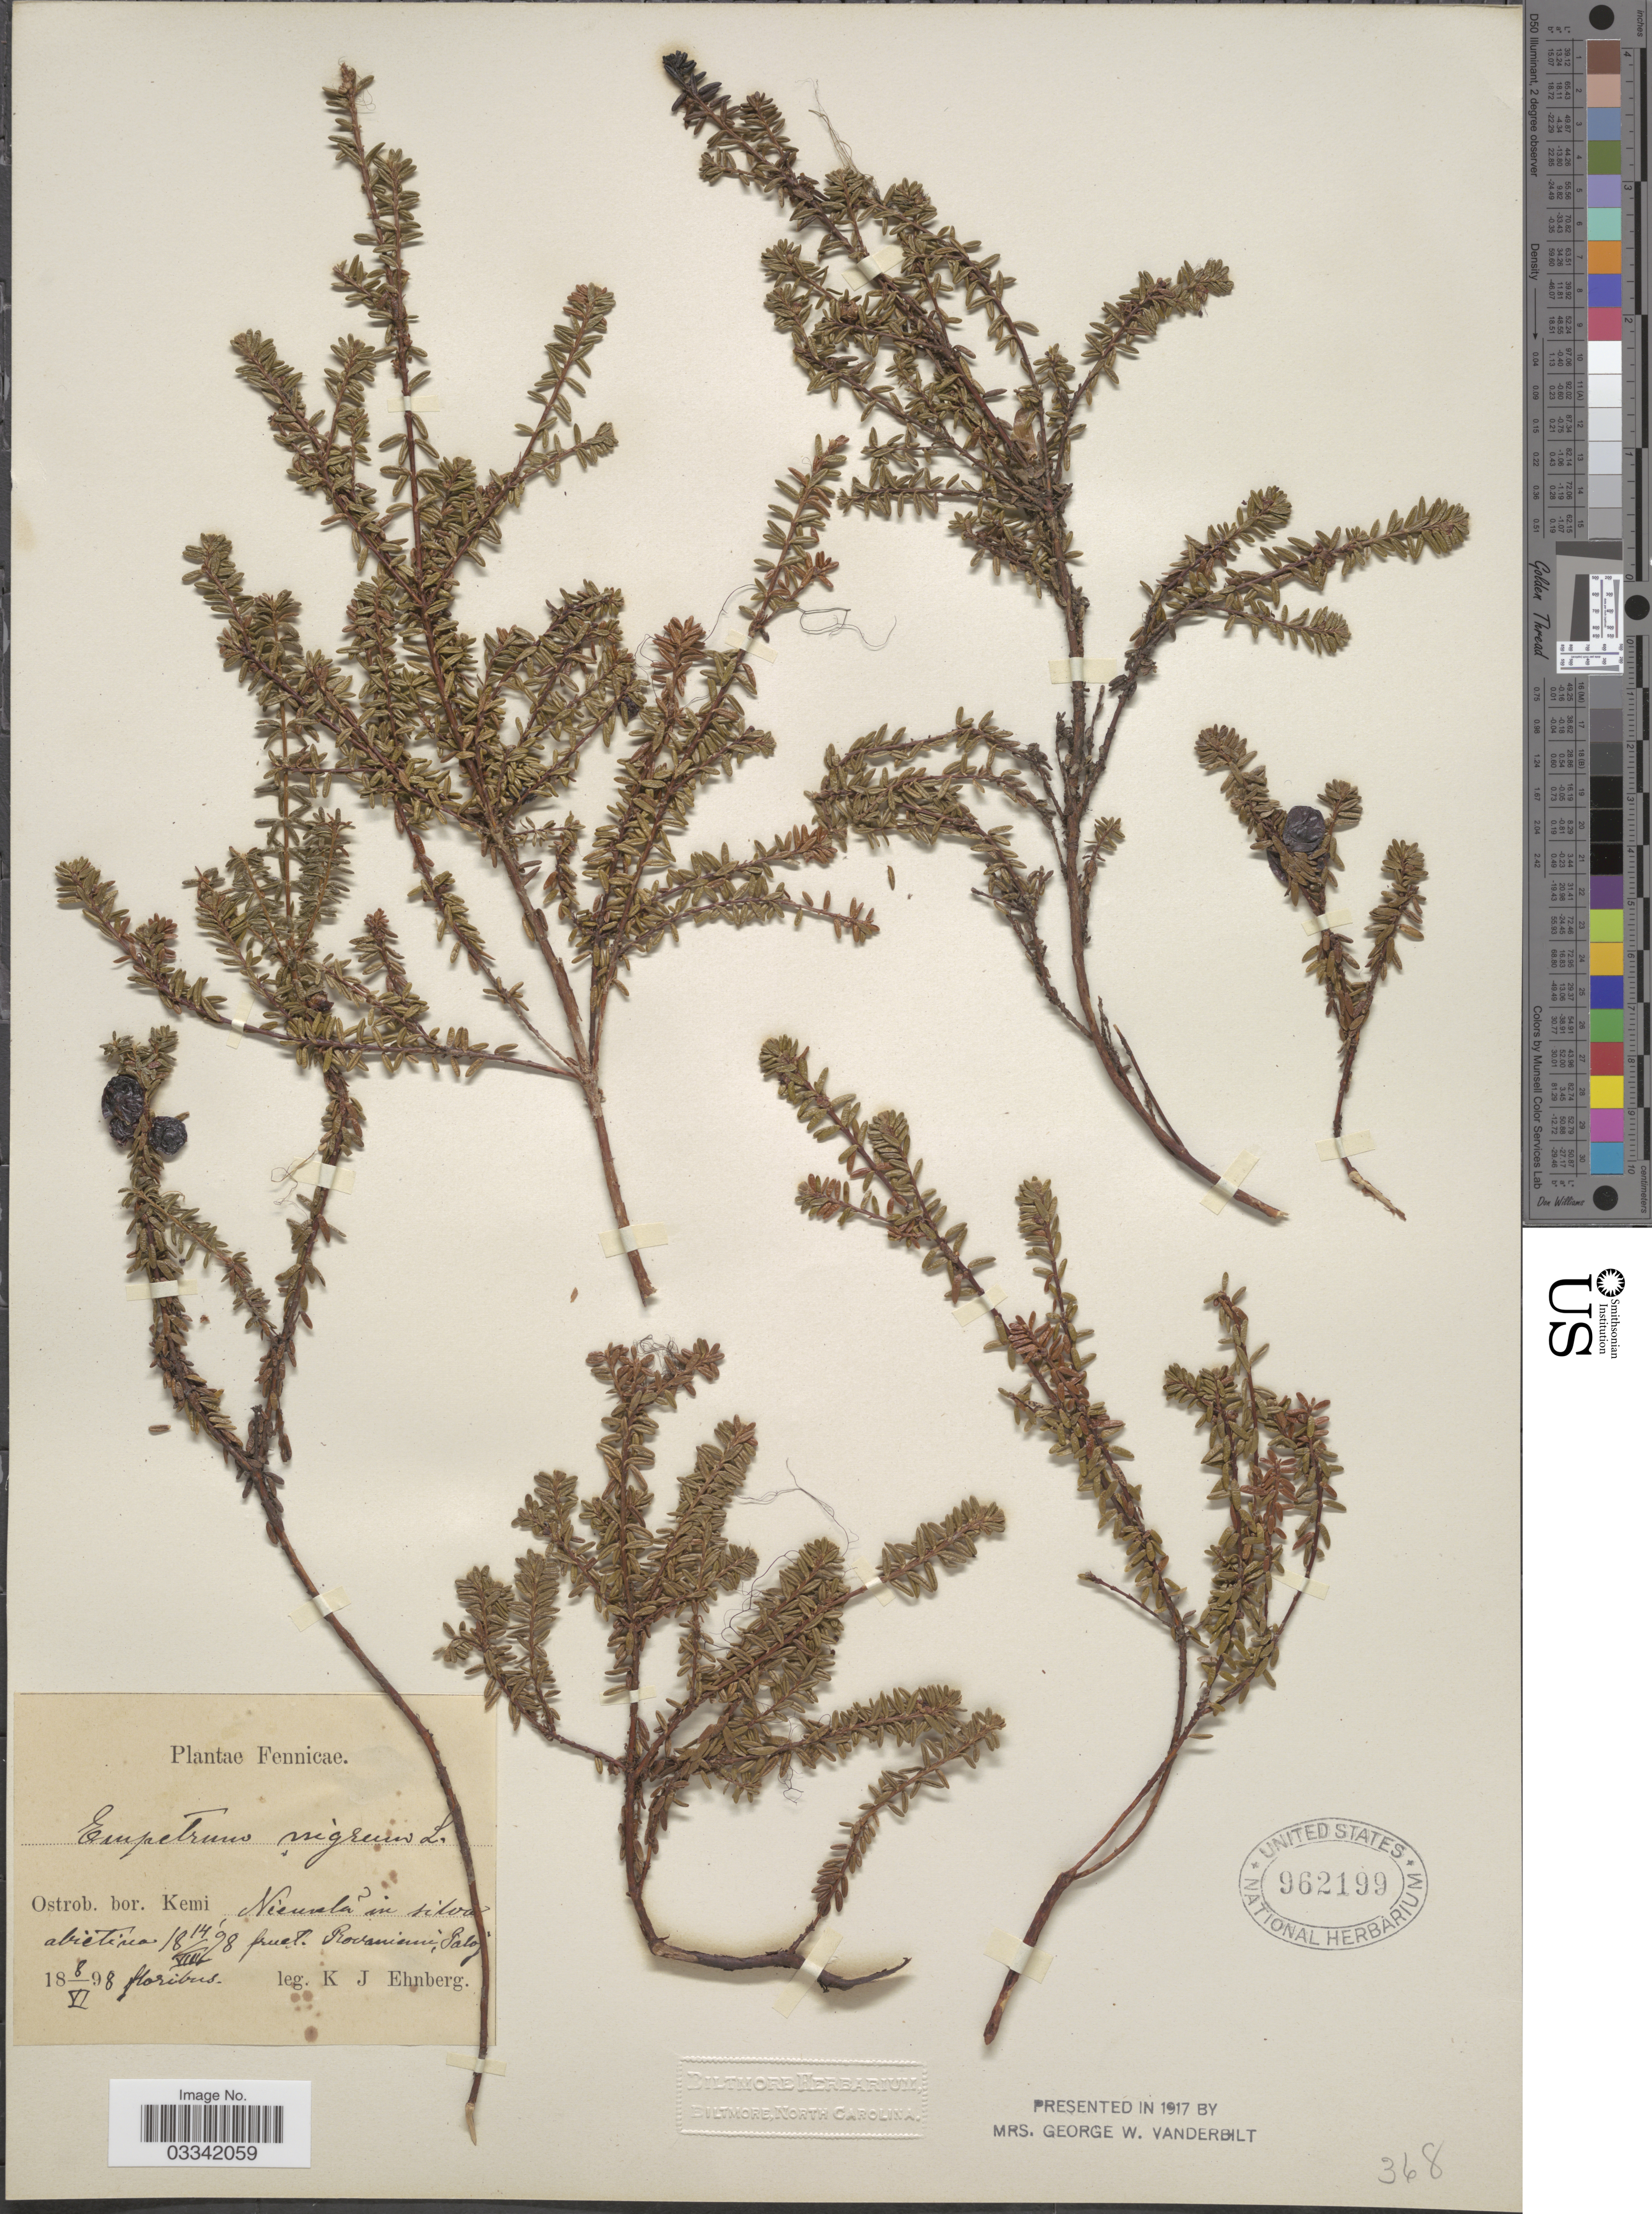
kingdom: Plantae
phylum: Tracheophyta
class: Magnoliopsida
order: Ericales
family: Ericaceae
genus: Empetrum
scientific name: Empetrum nigrum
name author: L.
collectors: K. Ehnberg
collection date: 1898-06-08/1898-08-14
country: Finland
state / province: Pohjois-Pohjanmaa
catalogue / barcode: US 962199